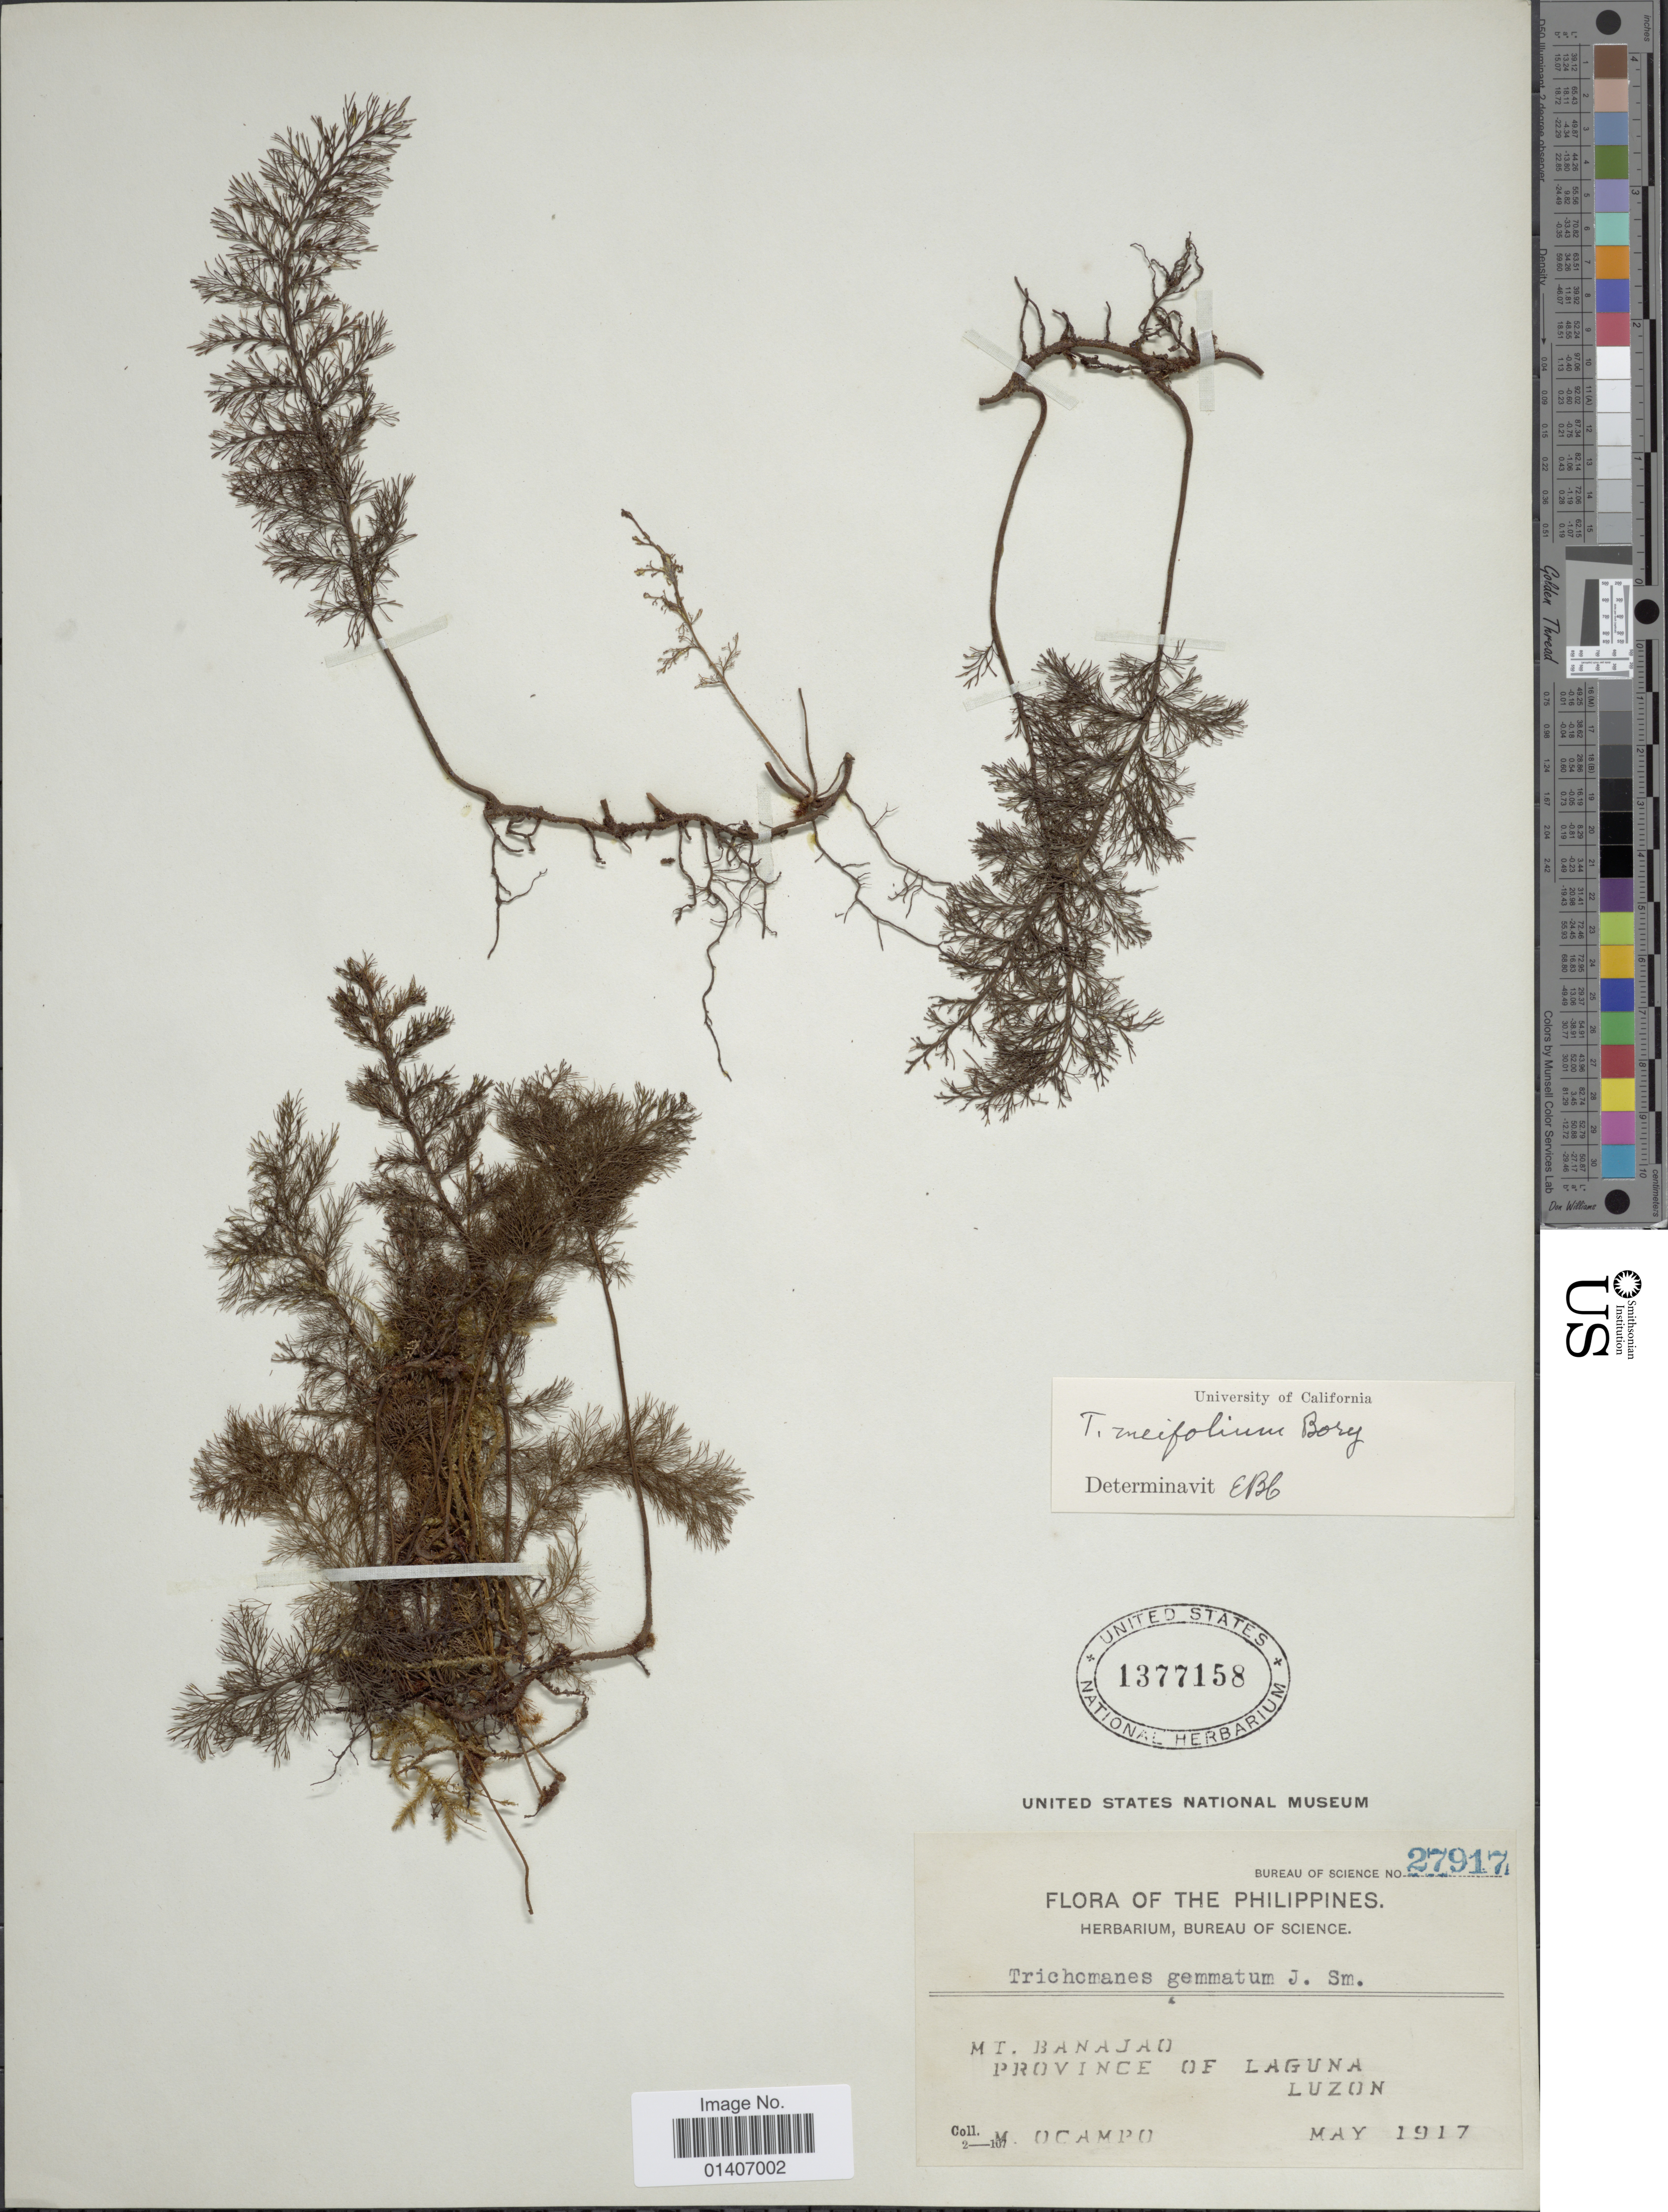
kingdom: Plantae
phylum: Tracheophyta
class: Polypodiopsida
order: Hymenophyllales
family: Hymenophyllaceae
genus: Abrodictyum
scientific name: Abrodictyum meifolium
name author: (Bory) Ebihara & K. Iwats.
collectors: M. Ocampo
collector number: Bureau of Science 27917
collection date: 1917-05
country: Philippines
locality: Mt. Banajao, province of Laguna, Luzon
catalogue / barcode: US 1377158